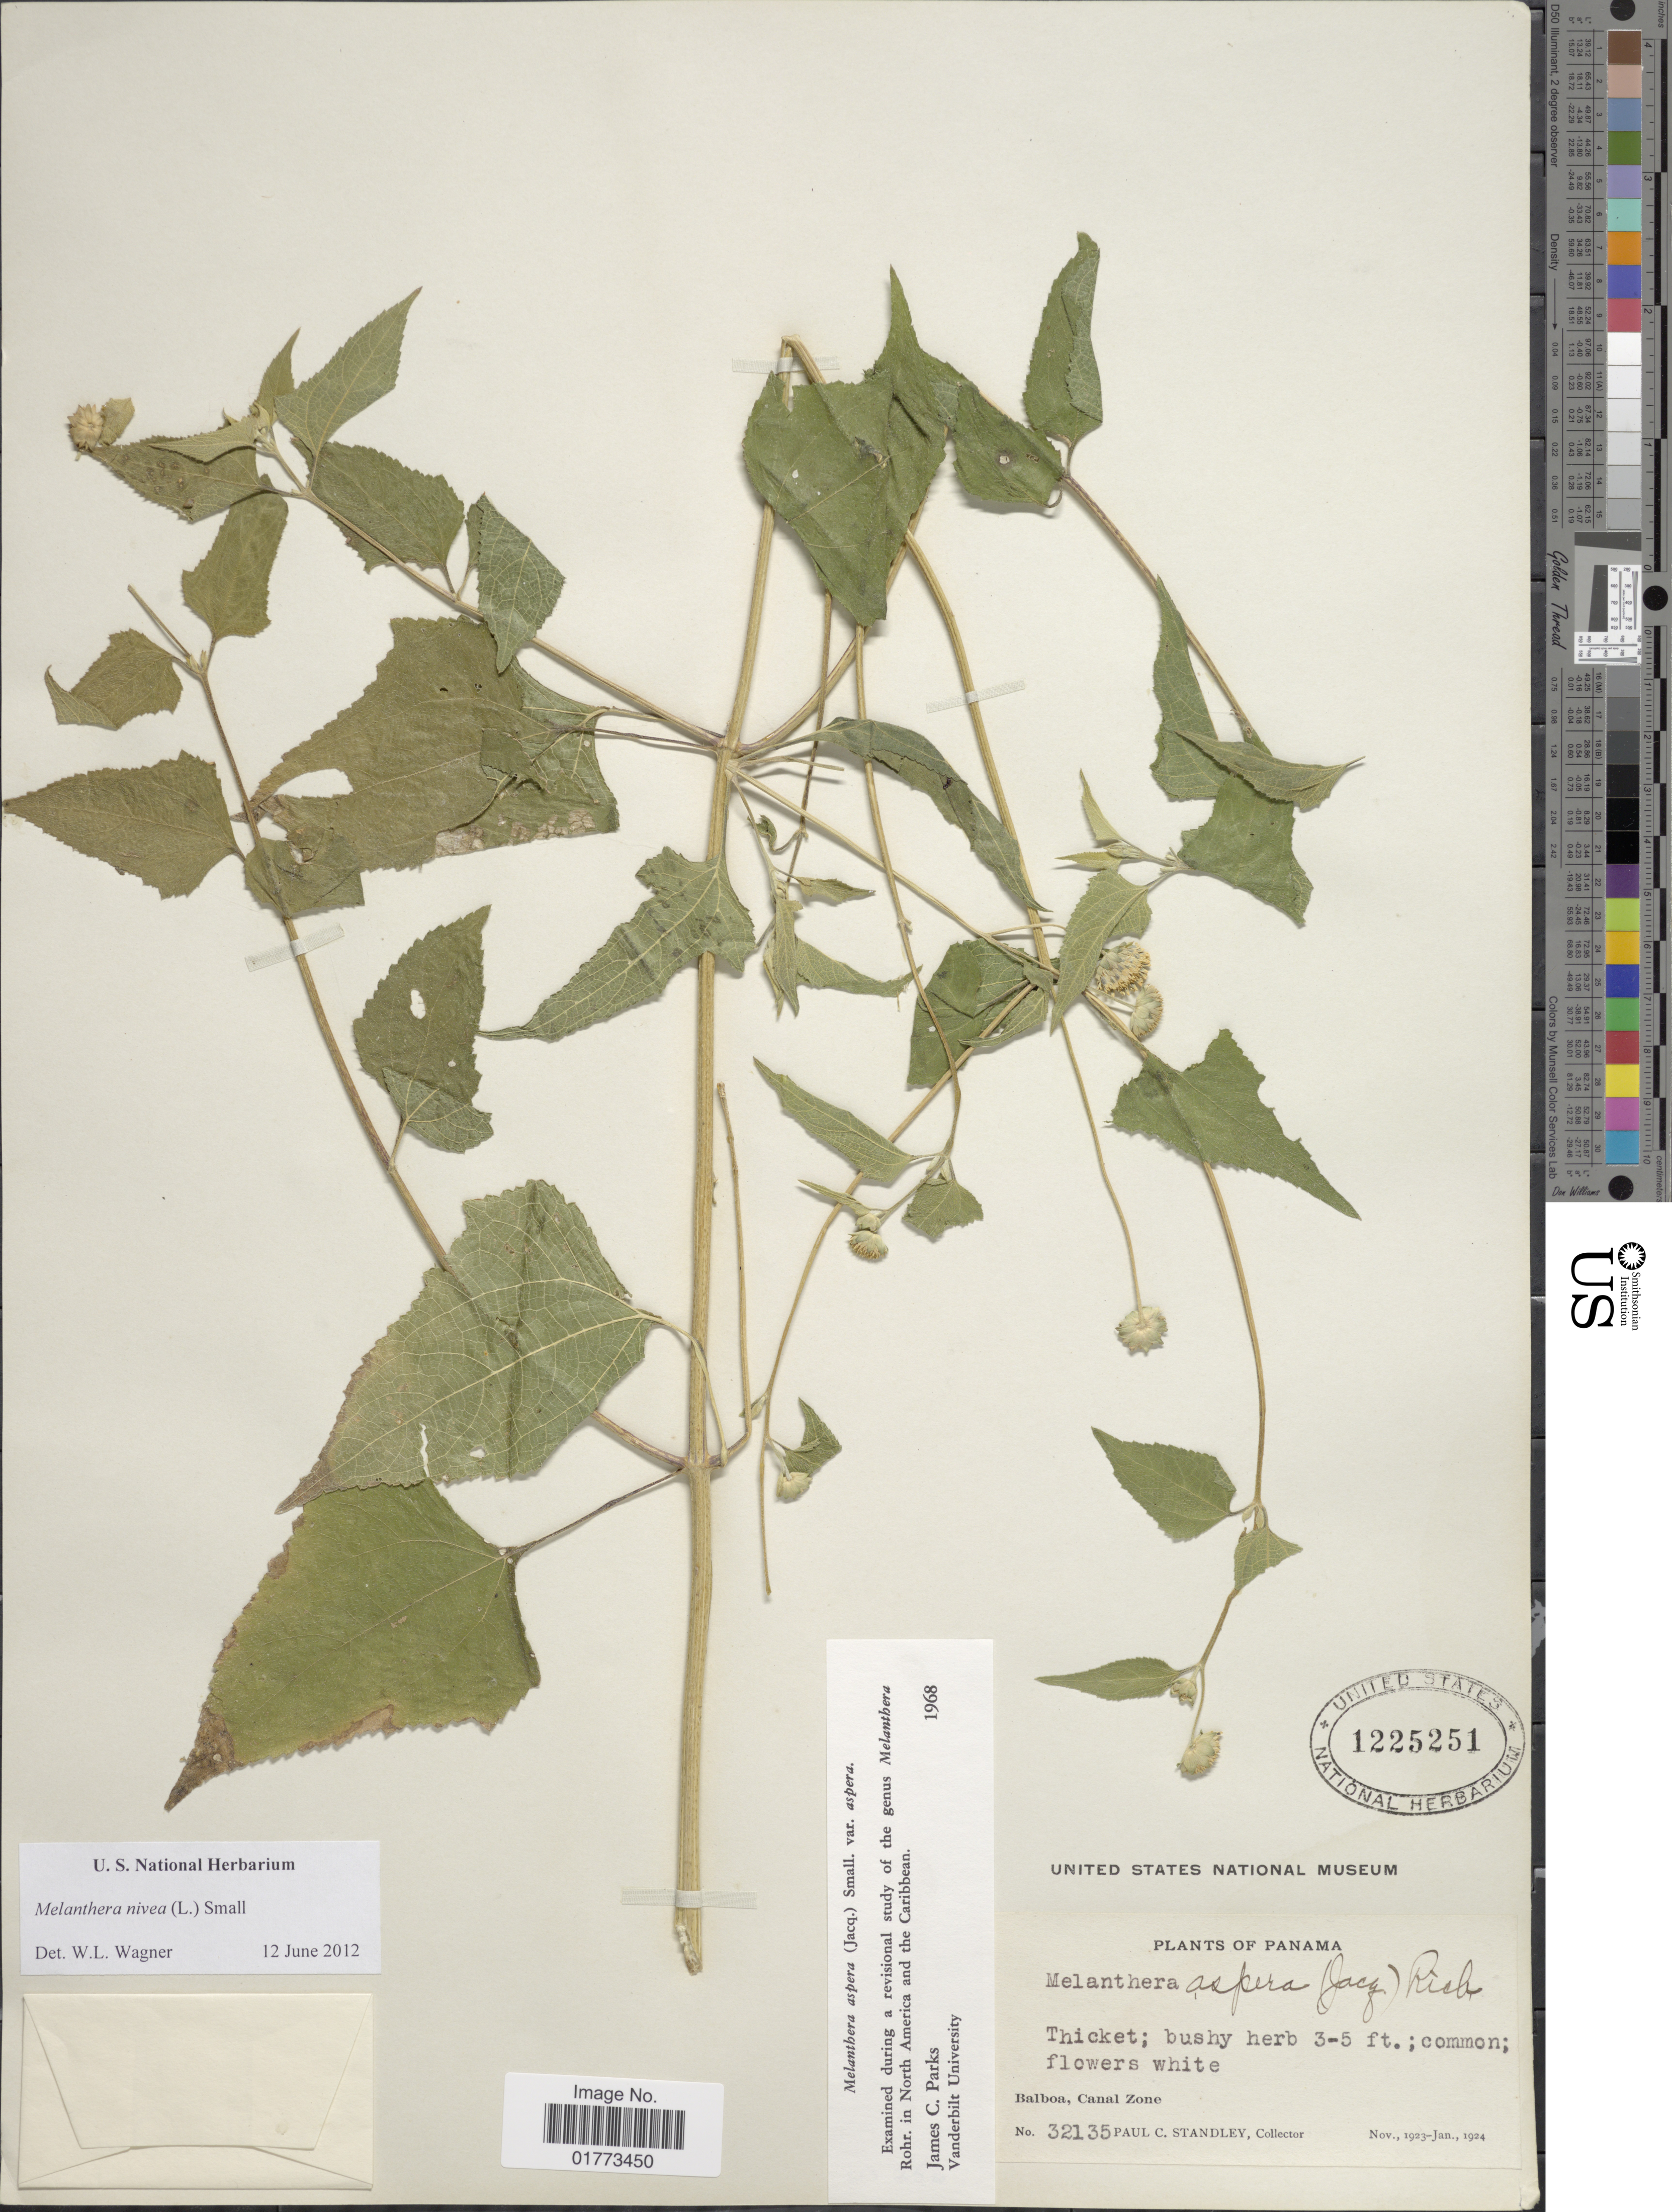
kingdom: Plantae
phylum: Tracheophyta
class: Magnoliopsida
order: Asterales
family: Asteraceae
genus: Melanthera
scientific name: Melanthera nivea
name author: (L.) Small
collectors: P. C. Standley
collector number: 32135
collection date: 1923-11/1924-01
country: Panama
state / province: Colón / Panamá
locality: Balboa, Canal Zone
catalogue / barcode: US 1225251